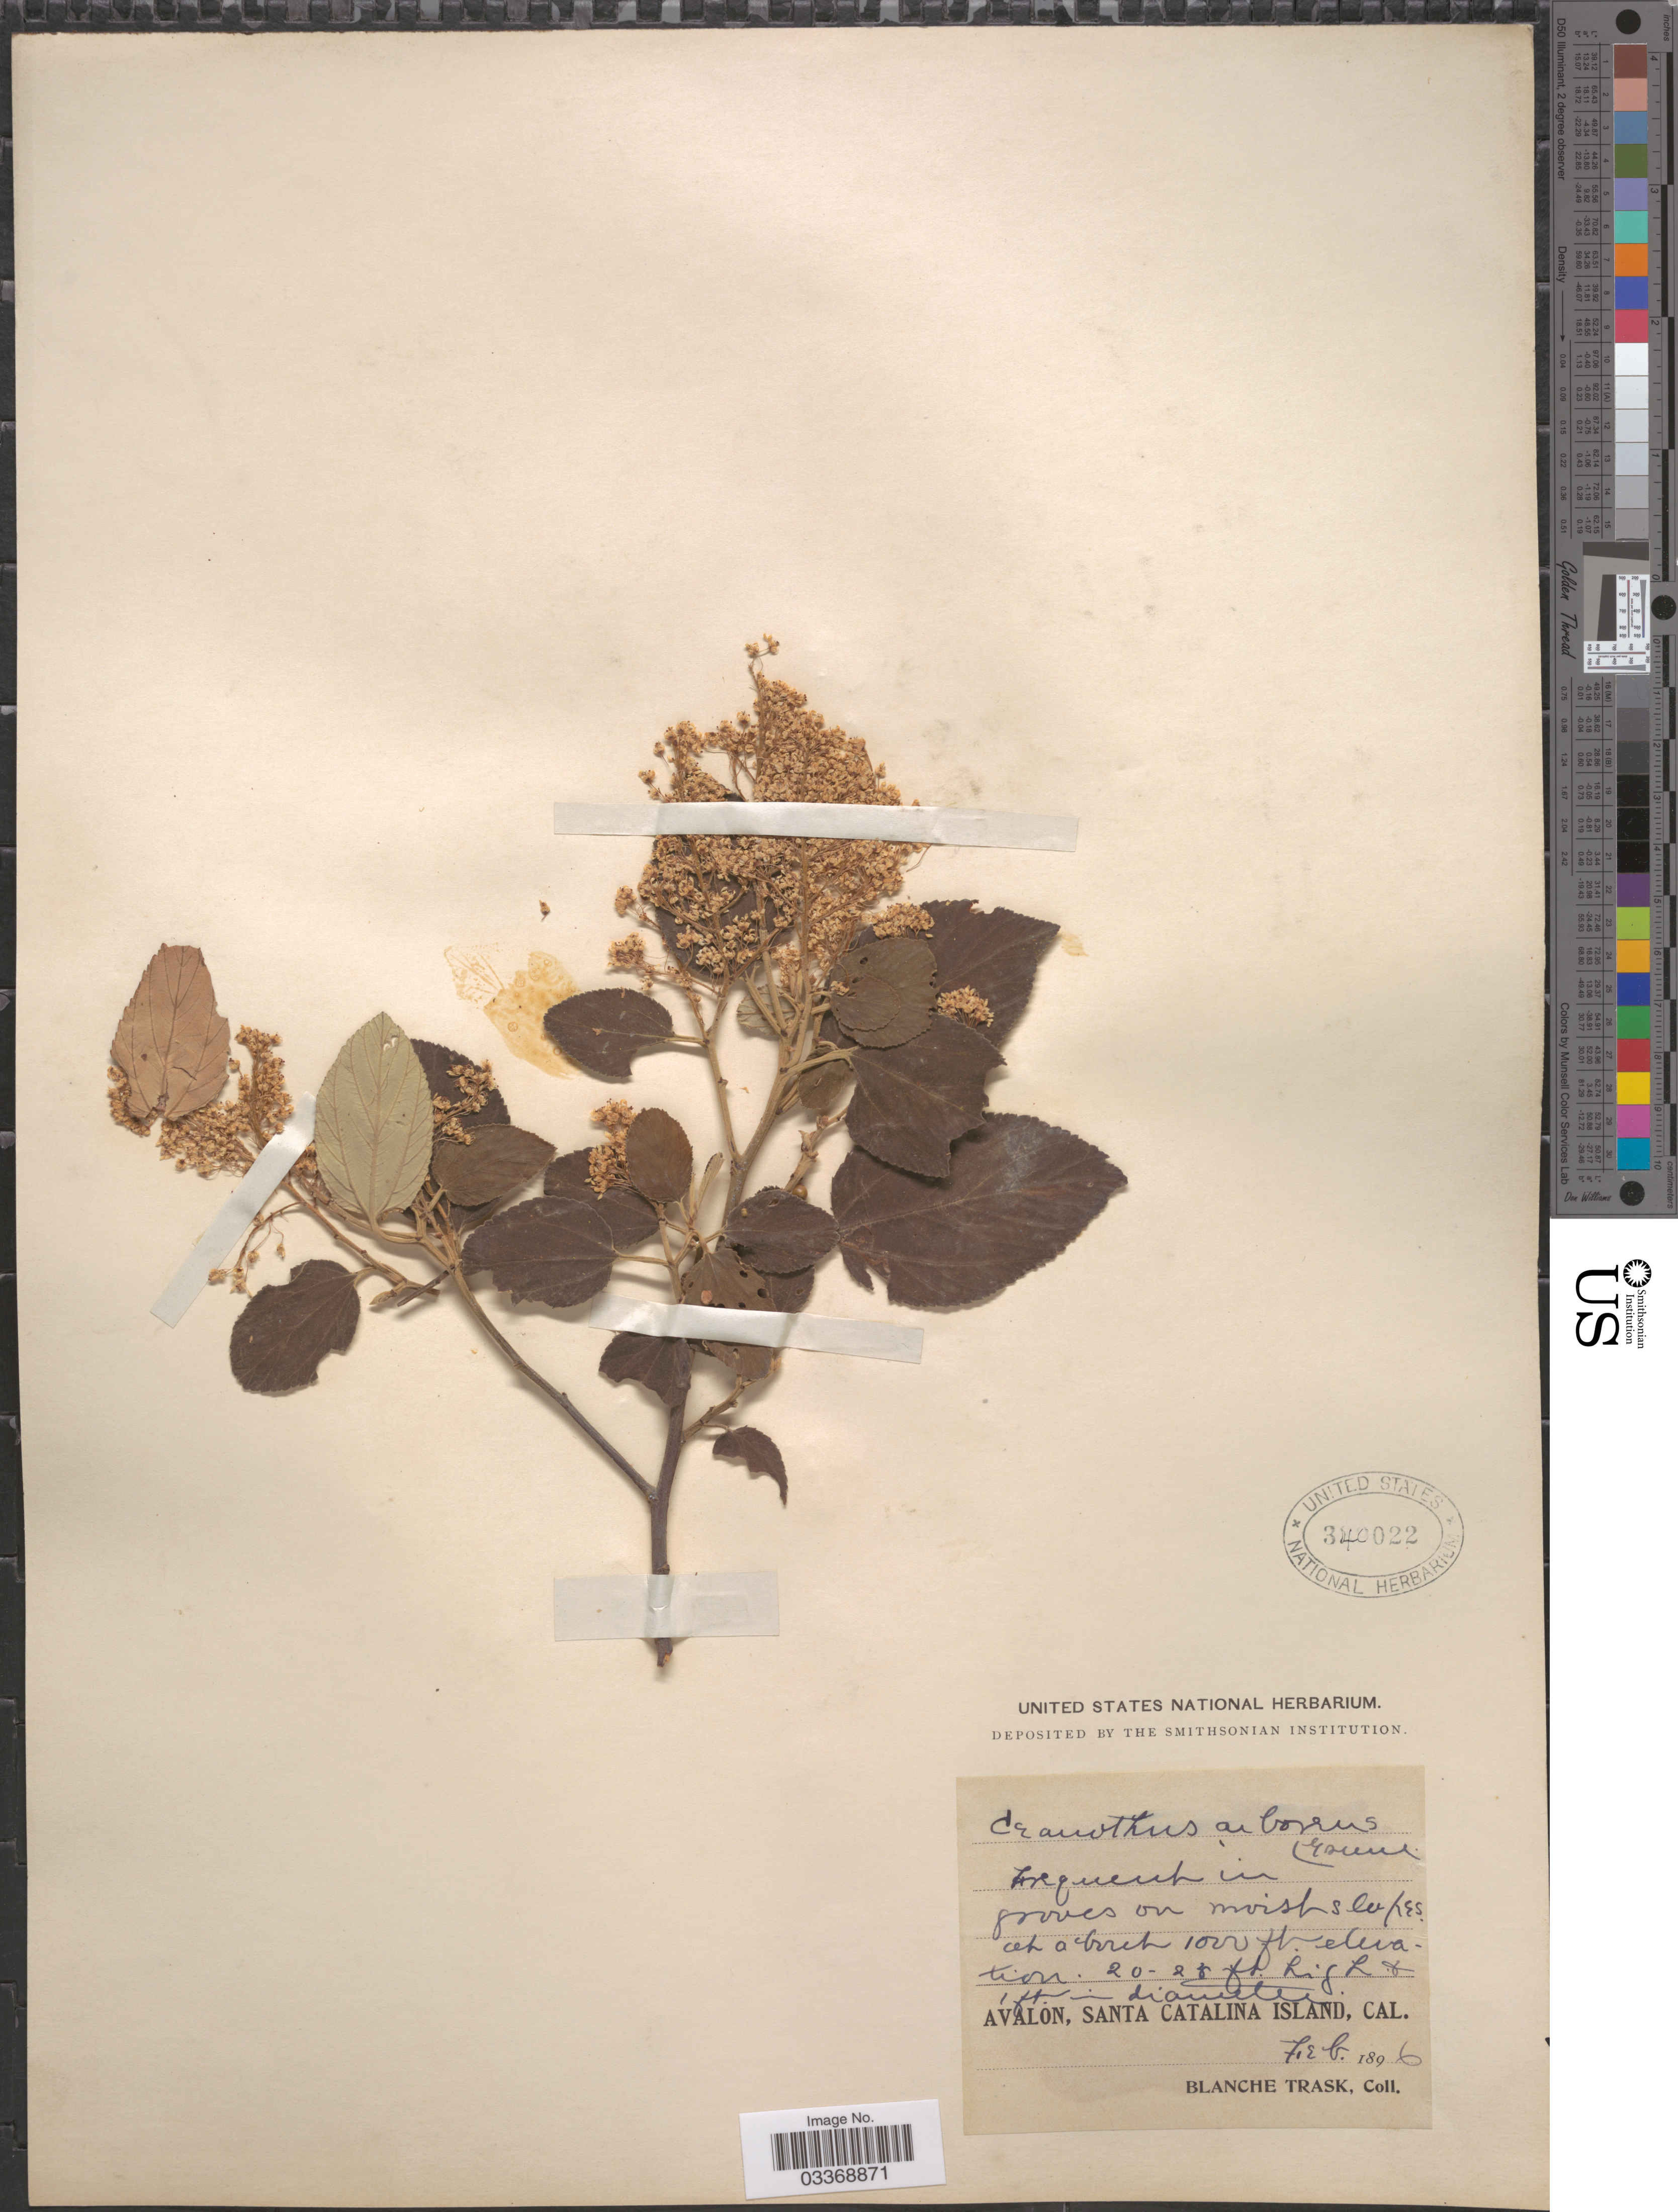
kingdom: Plantae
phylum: Tracheophyta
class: Magnoliopsida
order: Rosales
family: Rhamnaceae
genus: Ceanothus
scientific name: Ceanothus arboreus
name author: Greene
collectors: B. Trask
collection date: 1896-02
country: United States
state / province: California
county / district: Los Angeles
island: Santa Catalina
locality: Avalon, Santa Catalina Island.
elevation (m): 305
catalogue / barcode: US 340022